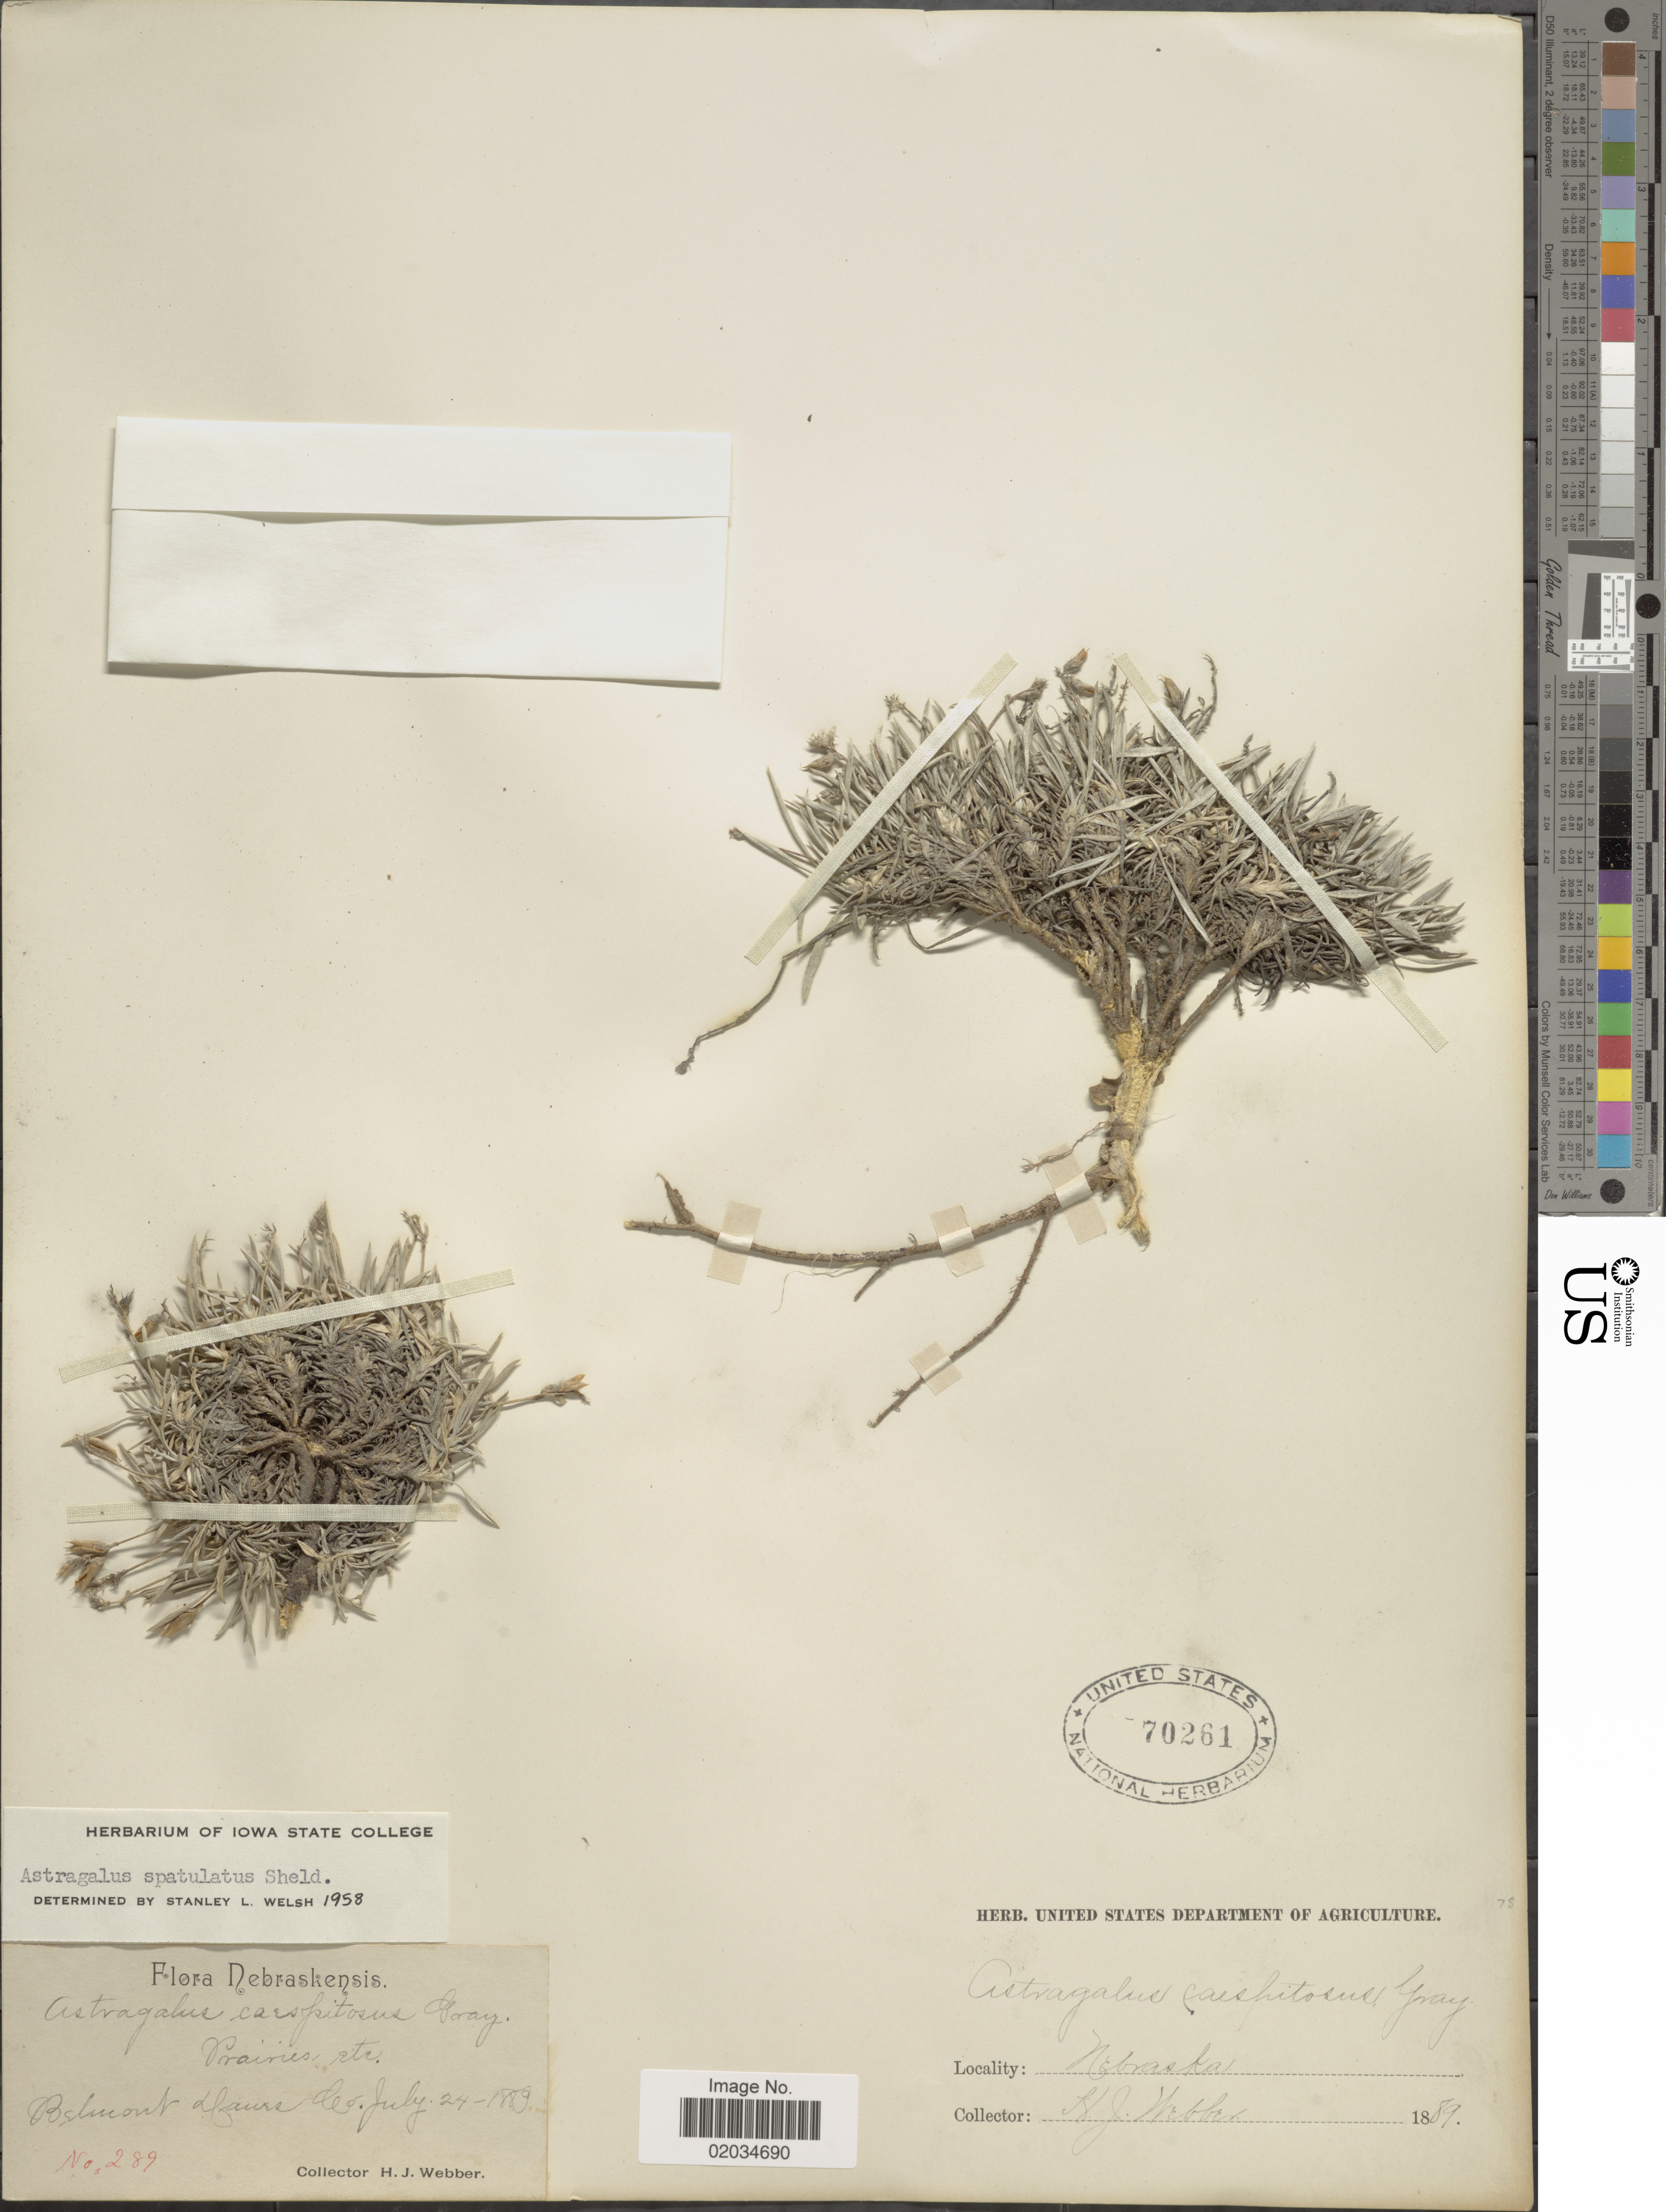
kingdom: Plantae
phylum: Tracheophyta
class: Magnoliopsida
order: Fabales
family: Fabaceae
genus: Astragalus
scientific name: Astragalus spatulatus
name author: E. Sheld.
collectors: H. Webber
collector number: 289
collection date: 1889-07-24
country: United States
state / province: Nebraska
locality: Belmont, Dawes Co.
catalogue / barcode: US 70261